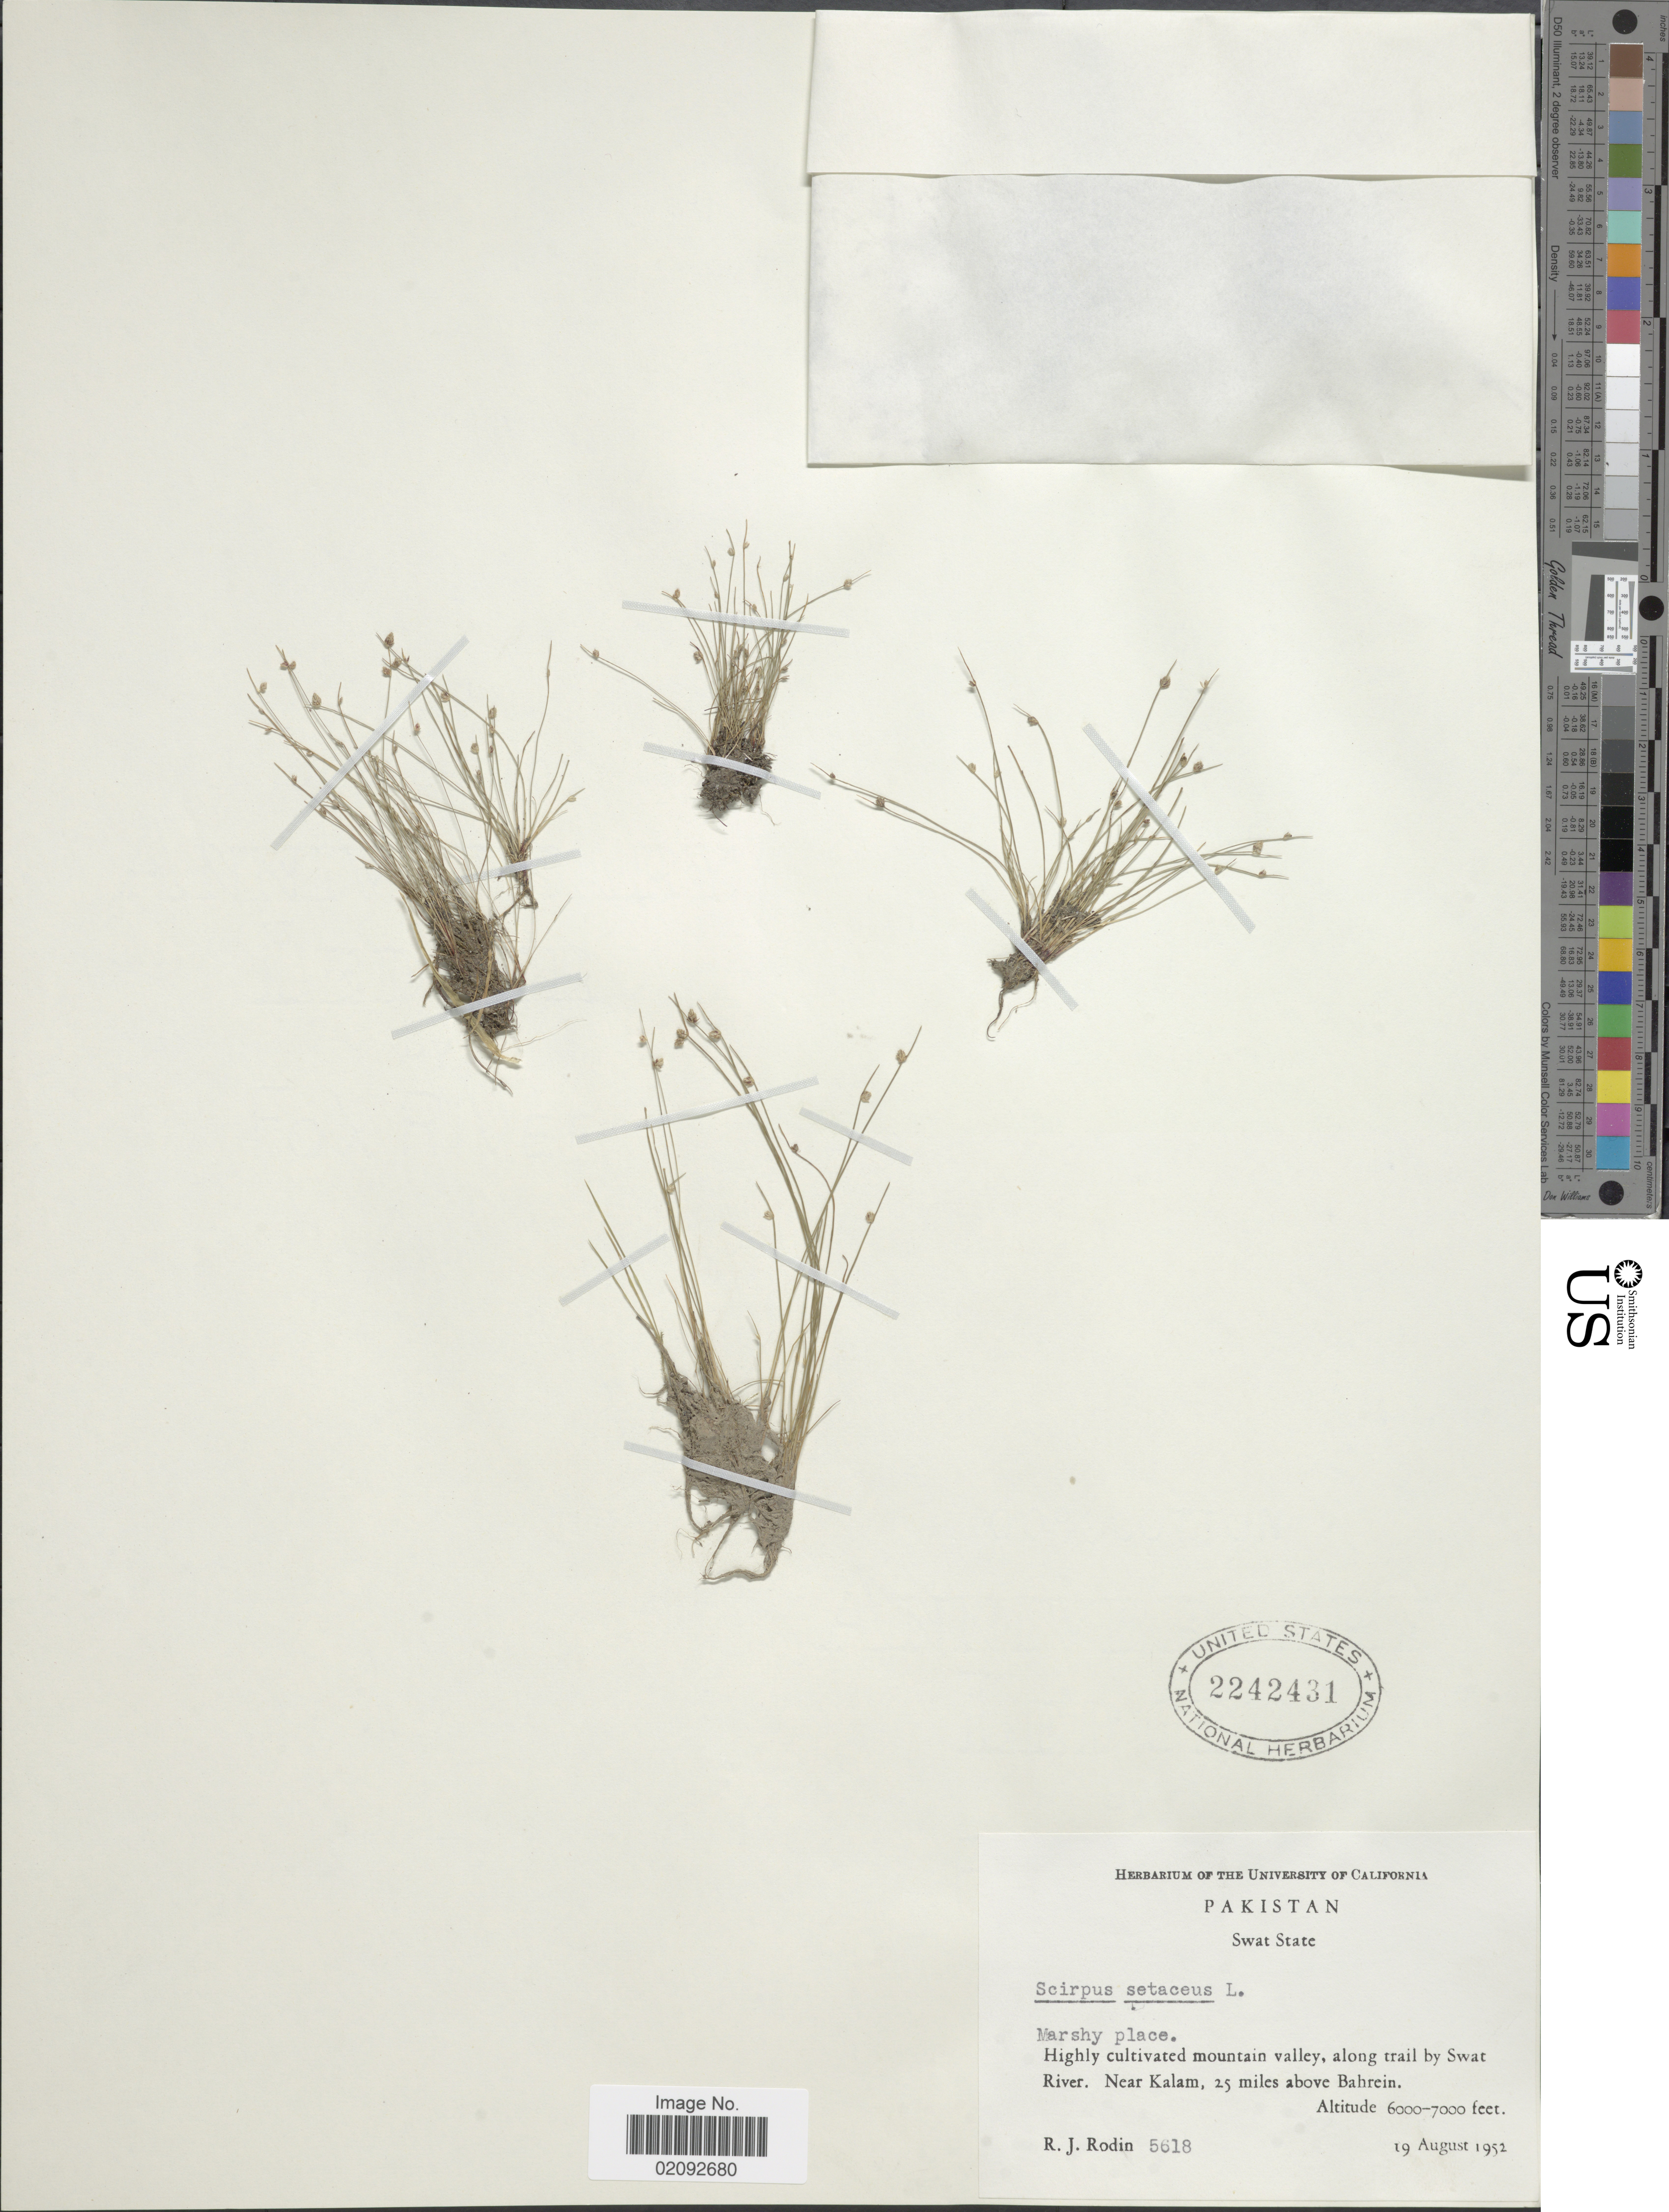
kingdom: Plantae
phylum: Tracheophyta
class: Liliopsida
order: Poales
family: Cyperaceae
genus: Isolepis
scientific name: Isolepis setacea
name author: (L.) R. Br.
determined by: Strong, Mark T., (BOT), Smithsonian Institution - National Museum of Natural History (UNITED STATES)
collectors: R. J. Rodin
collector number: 5618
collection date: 1952-08-19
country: Pakistan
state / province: Khyber Pakhtunkhwa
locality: Swat State, marshy place, highly cultivated mountain valley, along trail by Swat River, near Kalam, 25 miles above Bahrein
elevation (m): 1829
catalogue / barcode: US 2242431